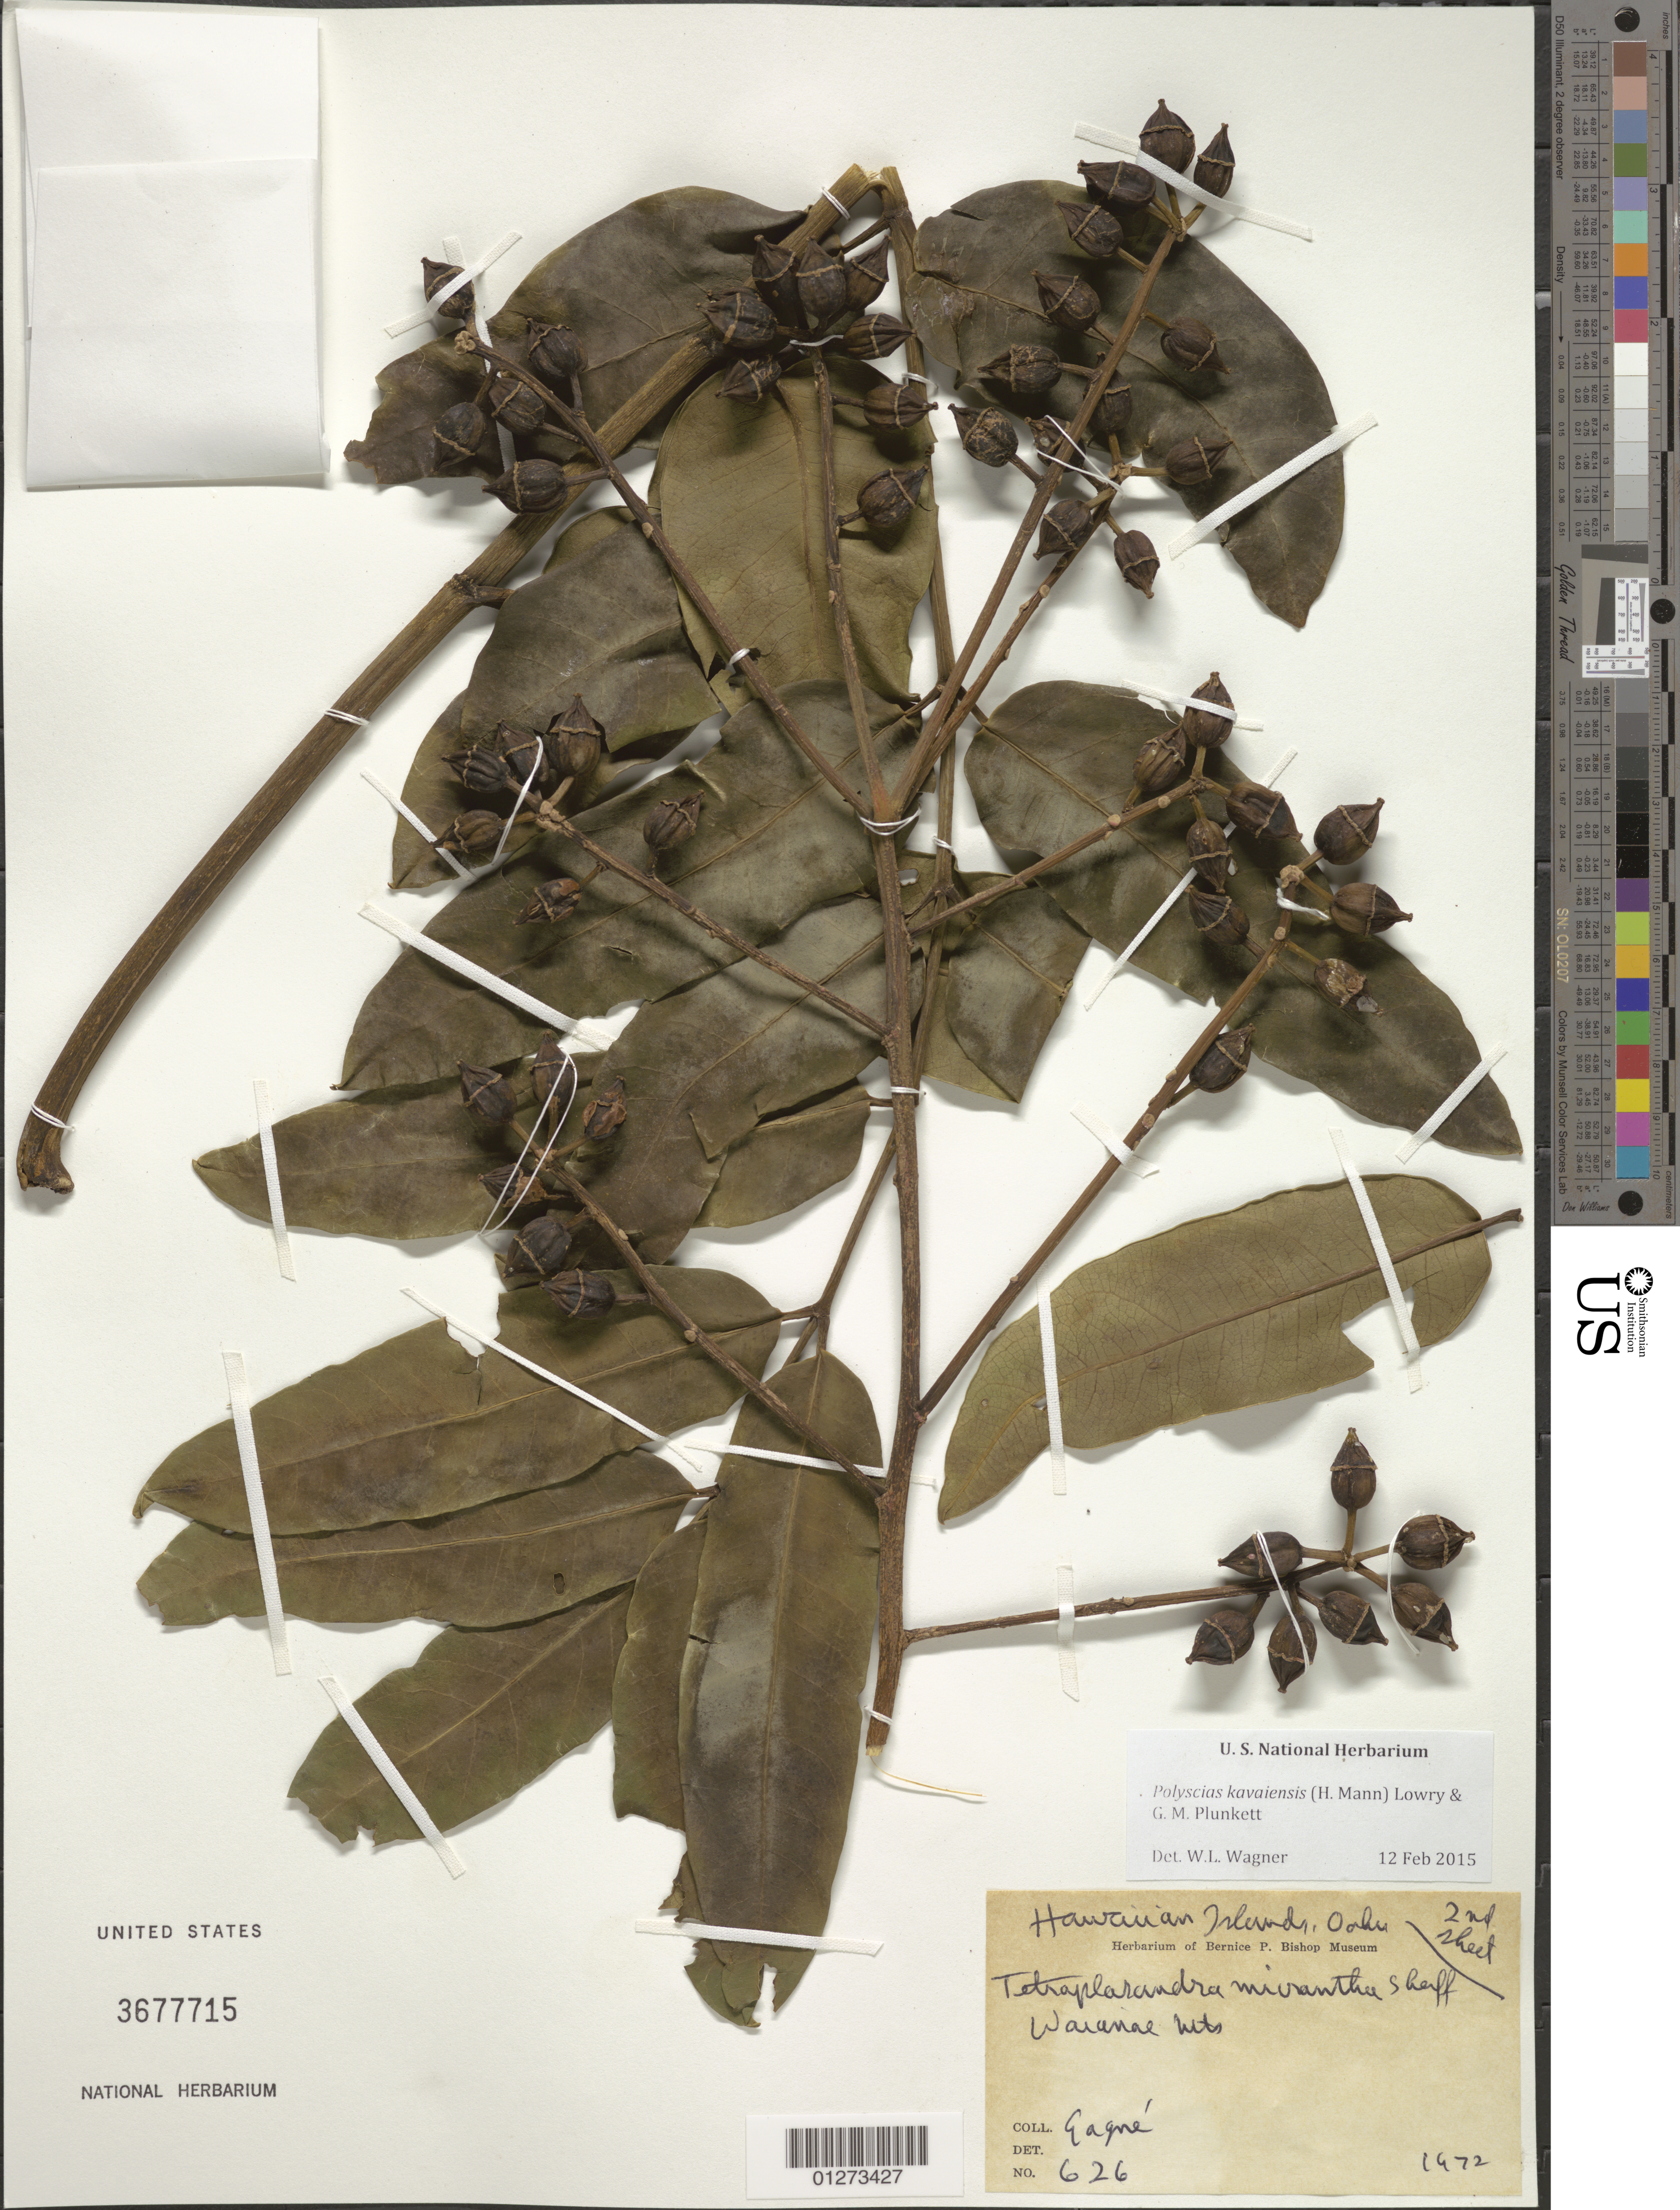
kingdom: Plantae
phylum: Tracheophyta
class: Magnoliopsida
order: Apiales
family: Araliaceae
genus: Polyscias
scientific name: Polyscias kavaiensis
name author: (H. Mann) Lowry & G. M. Plunkett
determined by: Wagner, W. L., (BOT), Smithsonian Institution - National Museum of Natural History (UNITED STATES)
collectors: -. Gagne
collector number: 626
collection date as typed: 1972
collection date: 1972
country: United States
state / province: Hawaii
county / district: Honolulu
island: Oahu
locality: Waianae Mts.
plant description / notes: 2nd sheet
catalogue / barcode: US 3677715